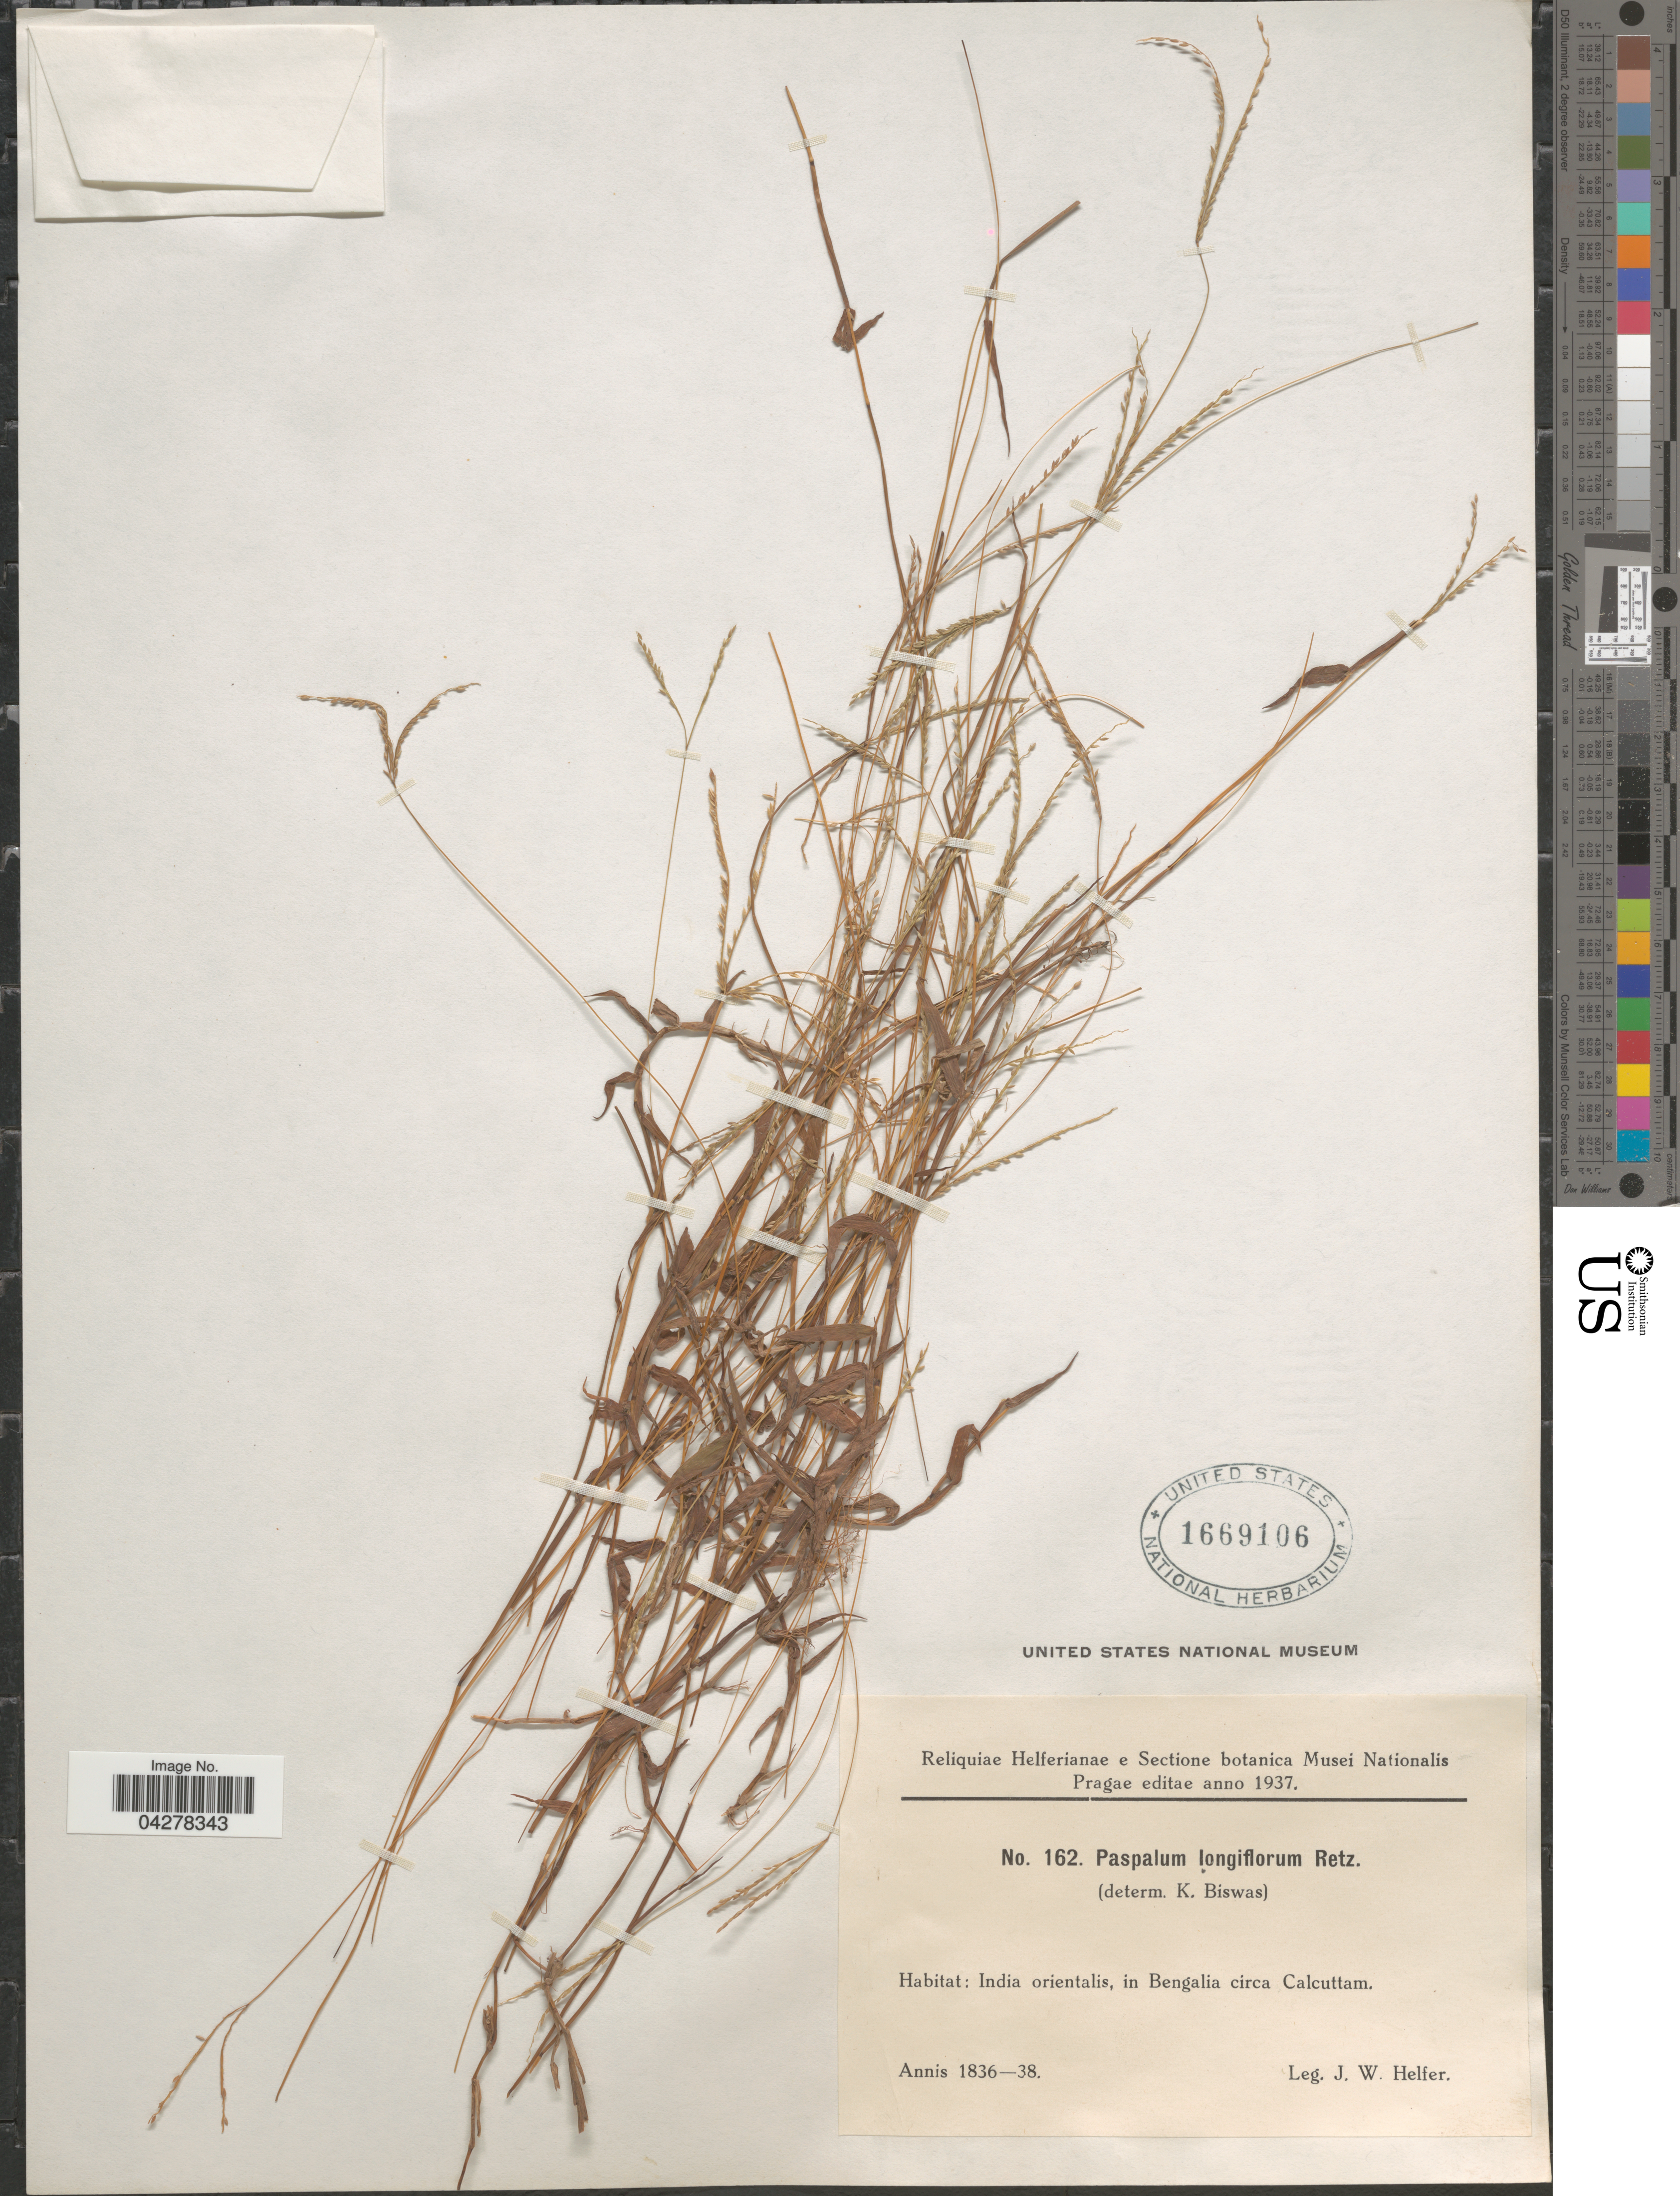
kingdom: Plantae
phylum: Tracheophyta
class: Liliopsida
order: Poales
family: Poaceae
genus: Digitaria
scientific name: Digitaria longiflora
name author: (Retz.) Pers.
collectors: J. W. Helfer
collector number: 162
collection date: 1836/1838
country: India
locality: India orientalis, in Bengalia circa Calcuttam.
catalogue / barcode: US 1669106